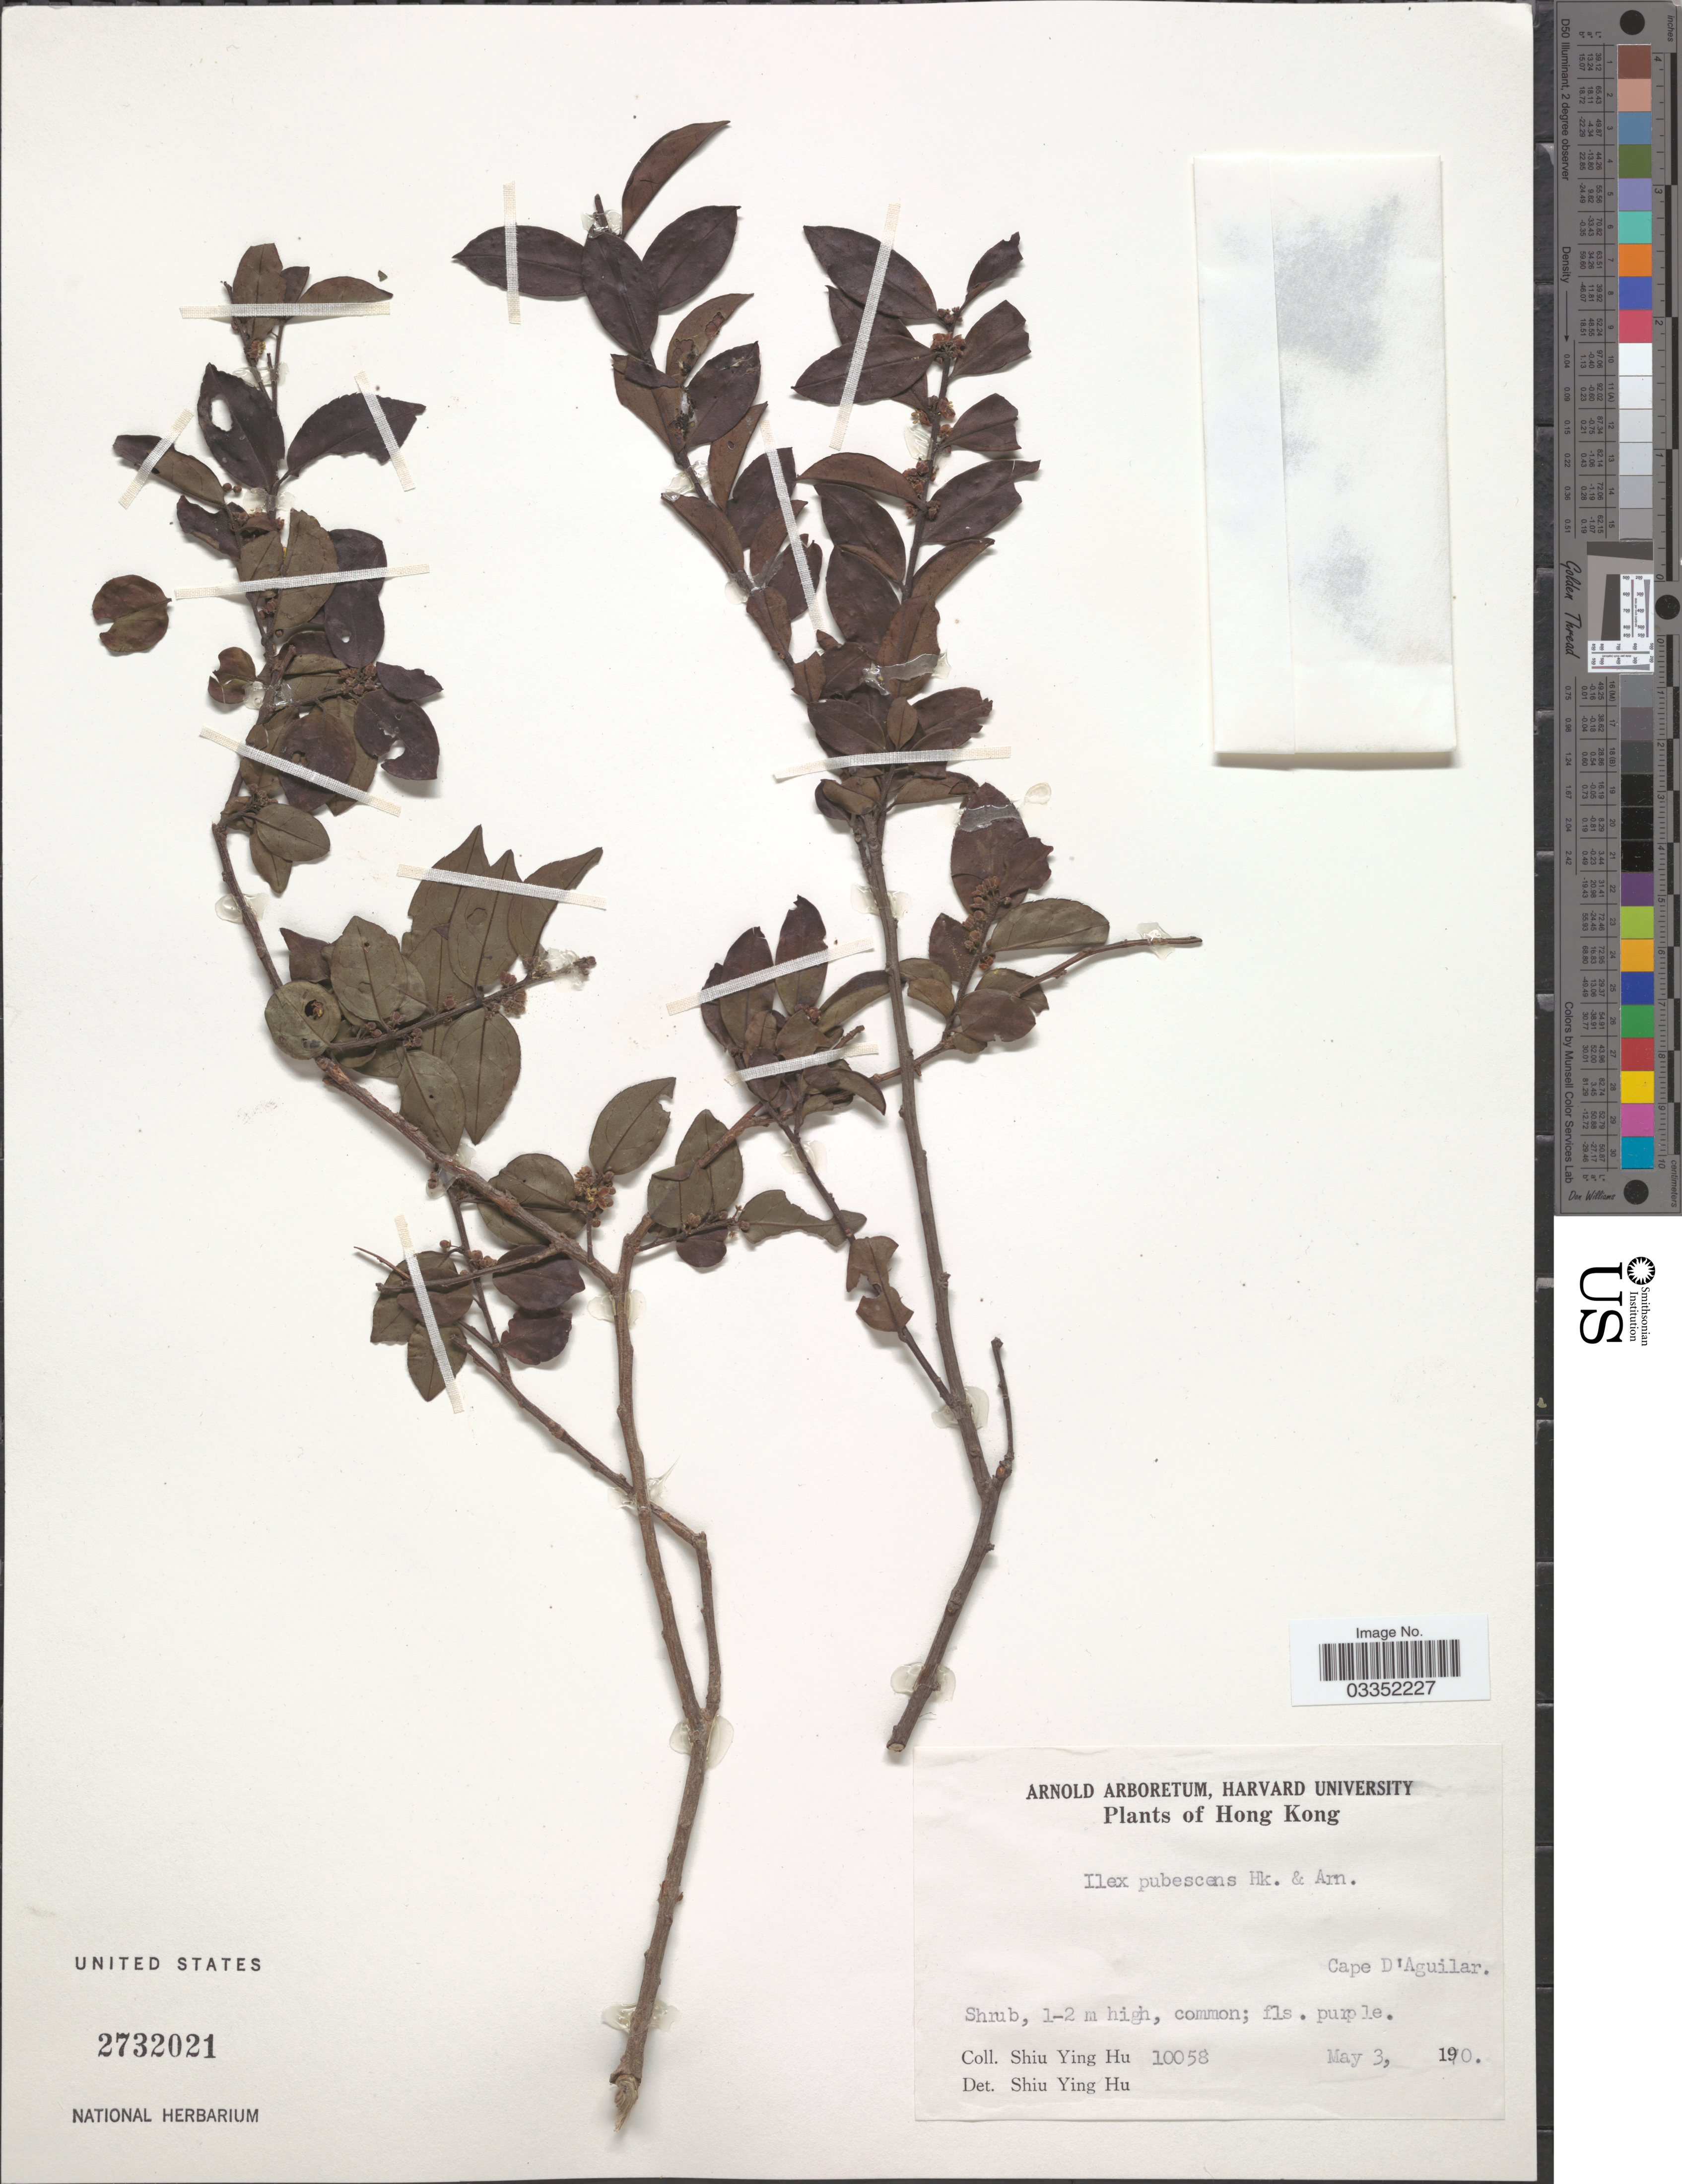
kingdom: Plantae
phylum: Tracheophyta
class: Magnoliopsida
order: Aquifoliales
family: Aquifoliaceae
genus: Ilex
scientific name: Ilex pubescens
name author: Hook. & Arn.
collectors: S. Y. Hu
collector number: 10058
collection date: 1970-05-03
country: China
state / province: Hong Kong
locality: Cape D'Aguilar.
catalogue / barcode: US 2732021